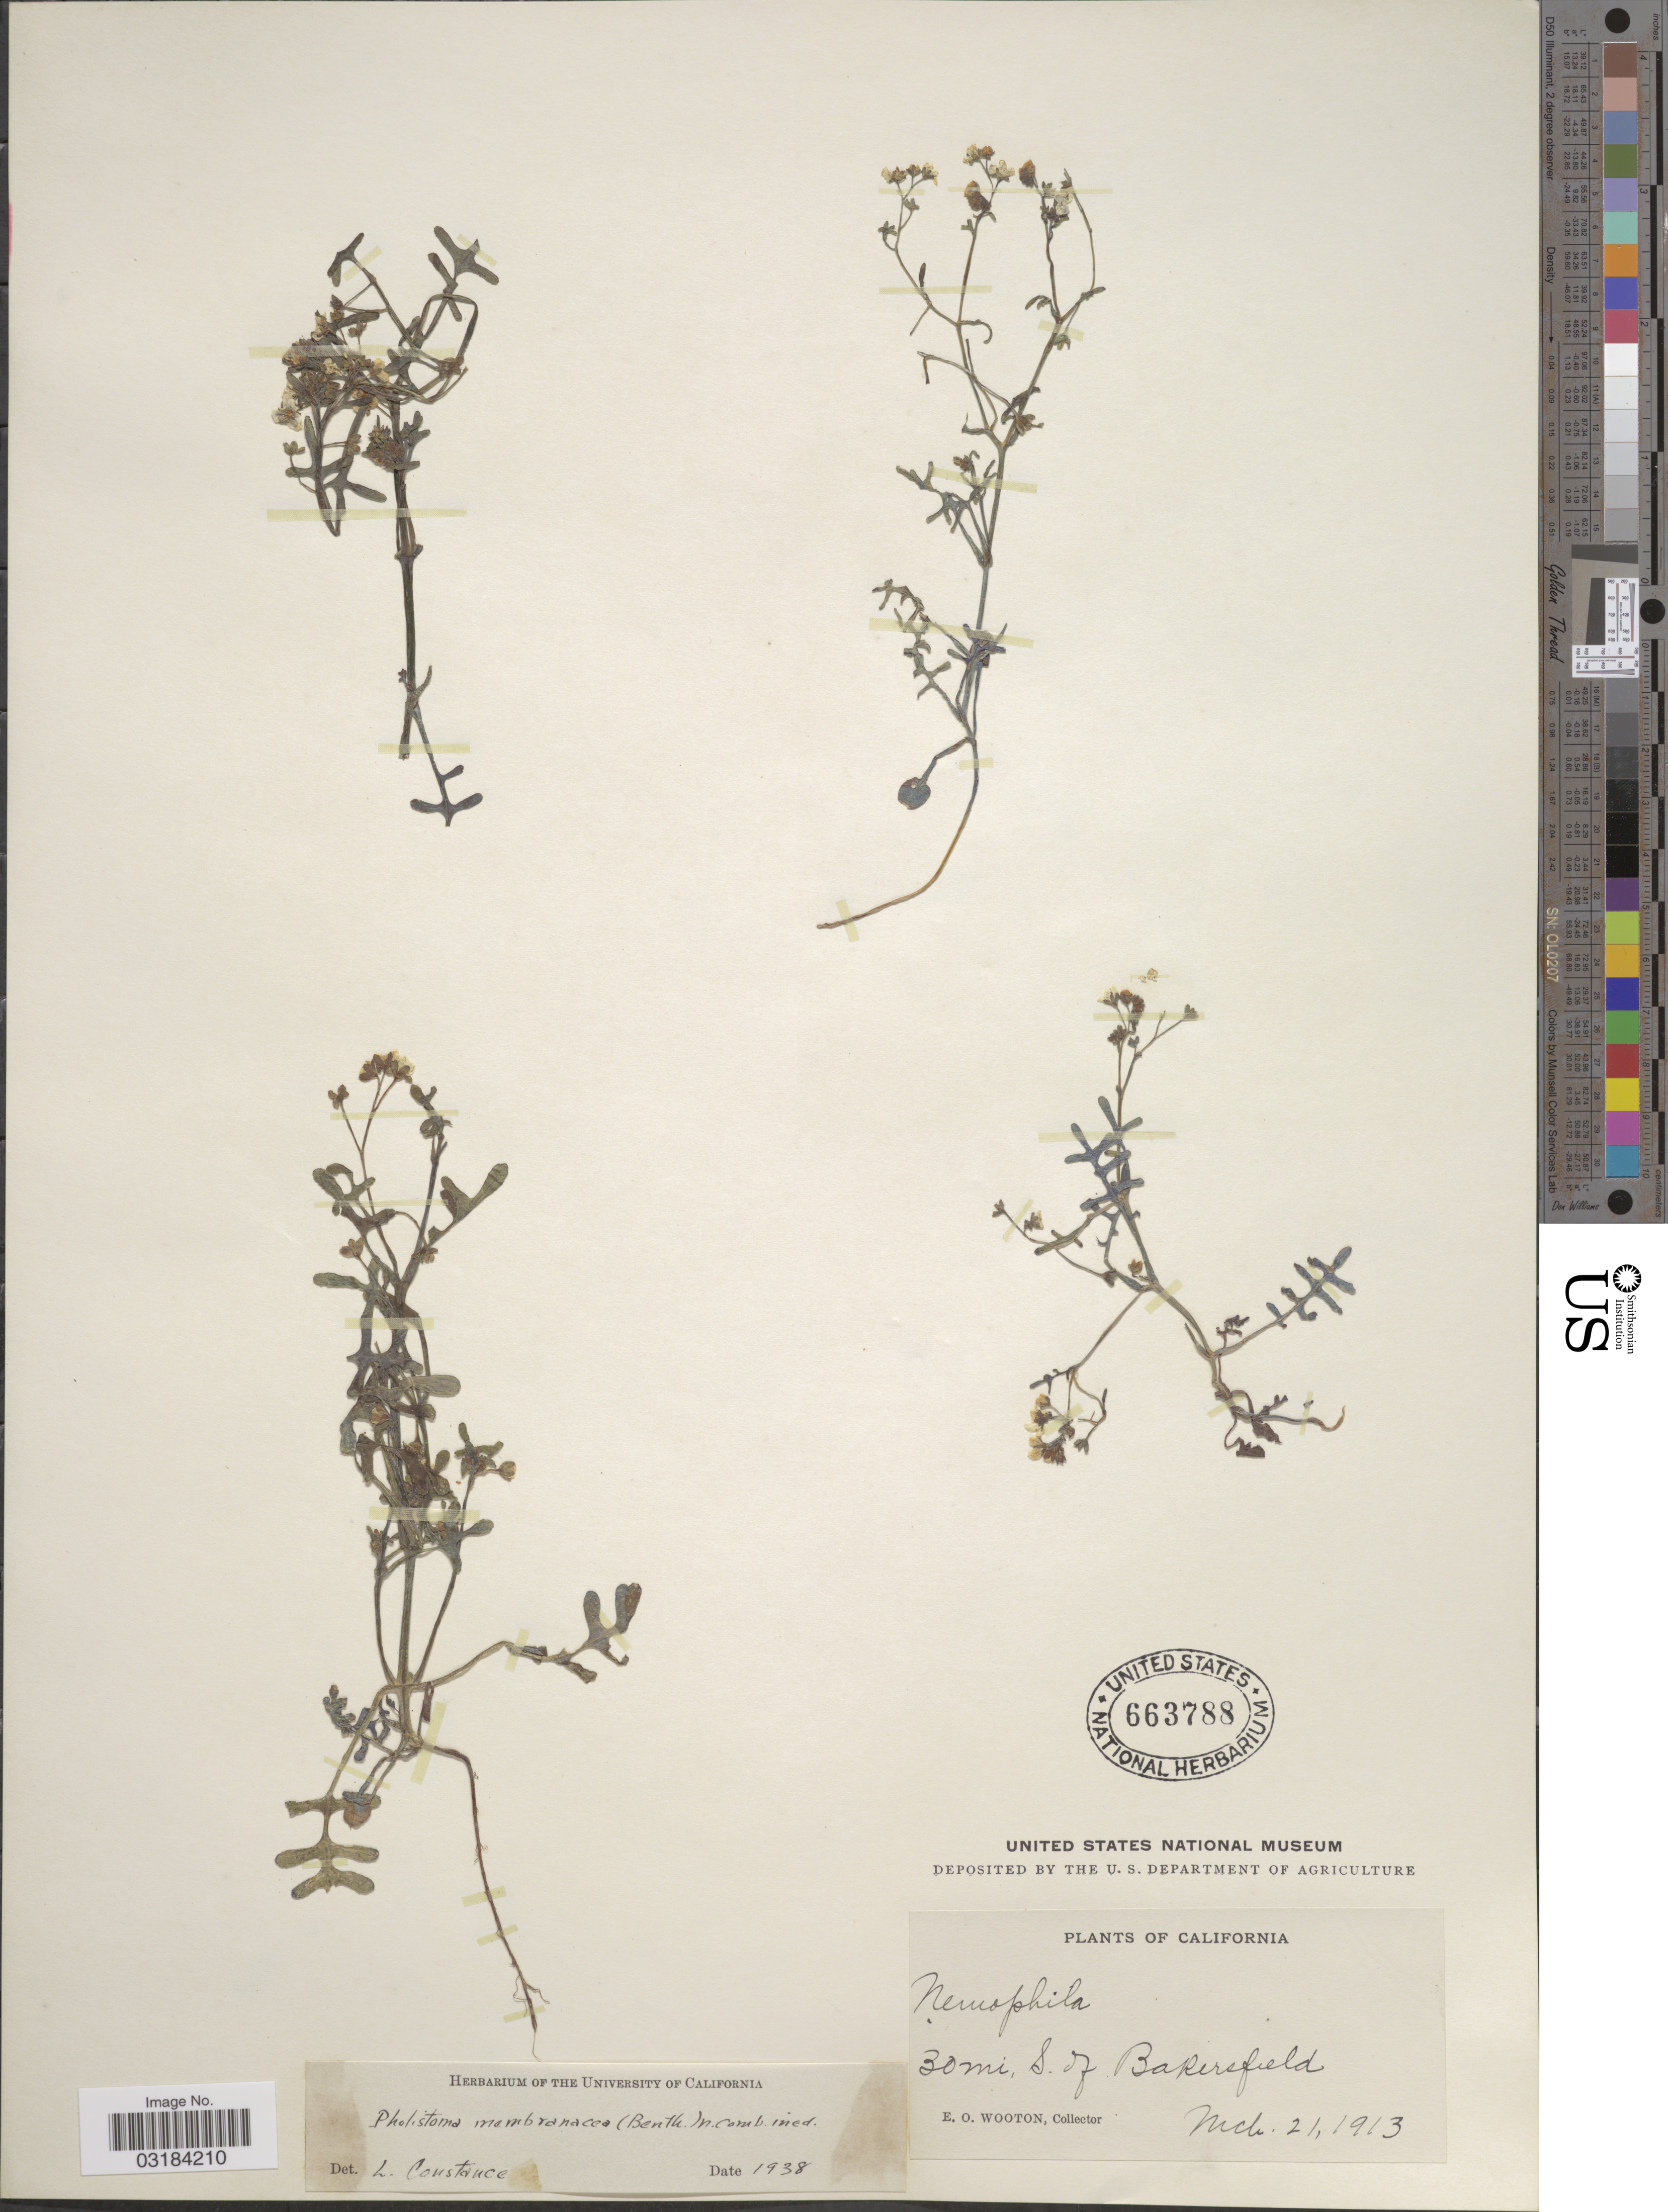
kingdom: Plantae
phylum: Tracheophyta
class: Magnoliopsida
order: Boraginales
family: Hydrophyllaceae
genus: Pholistoma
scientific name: Pholistoma membranaceum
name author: (Benth.) Constance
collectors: E. O. Wooton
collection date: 1913-03-21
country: United States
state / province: California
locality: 30 mi. S. of Bakersfield.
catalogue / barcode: US 663788